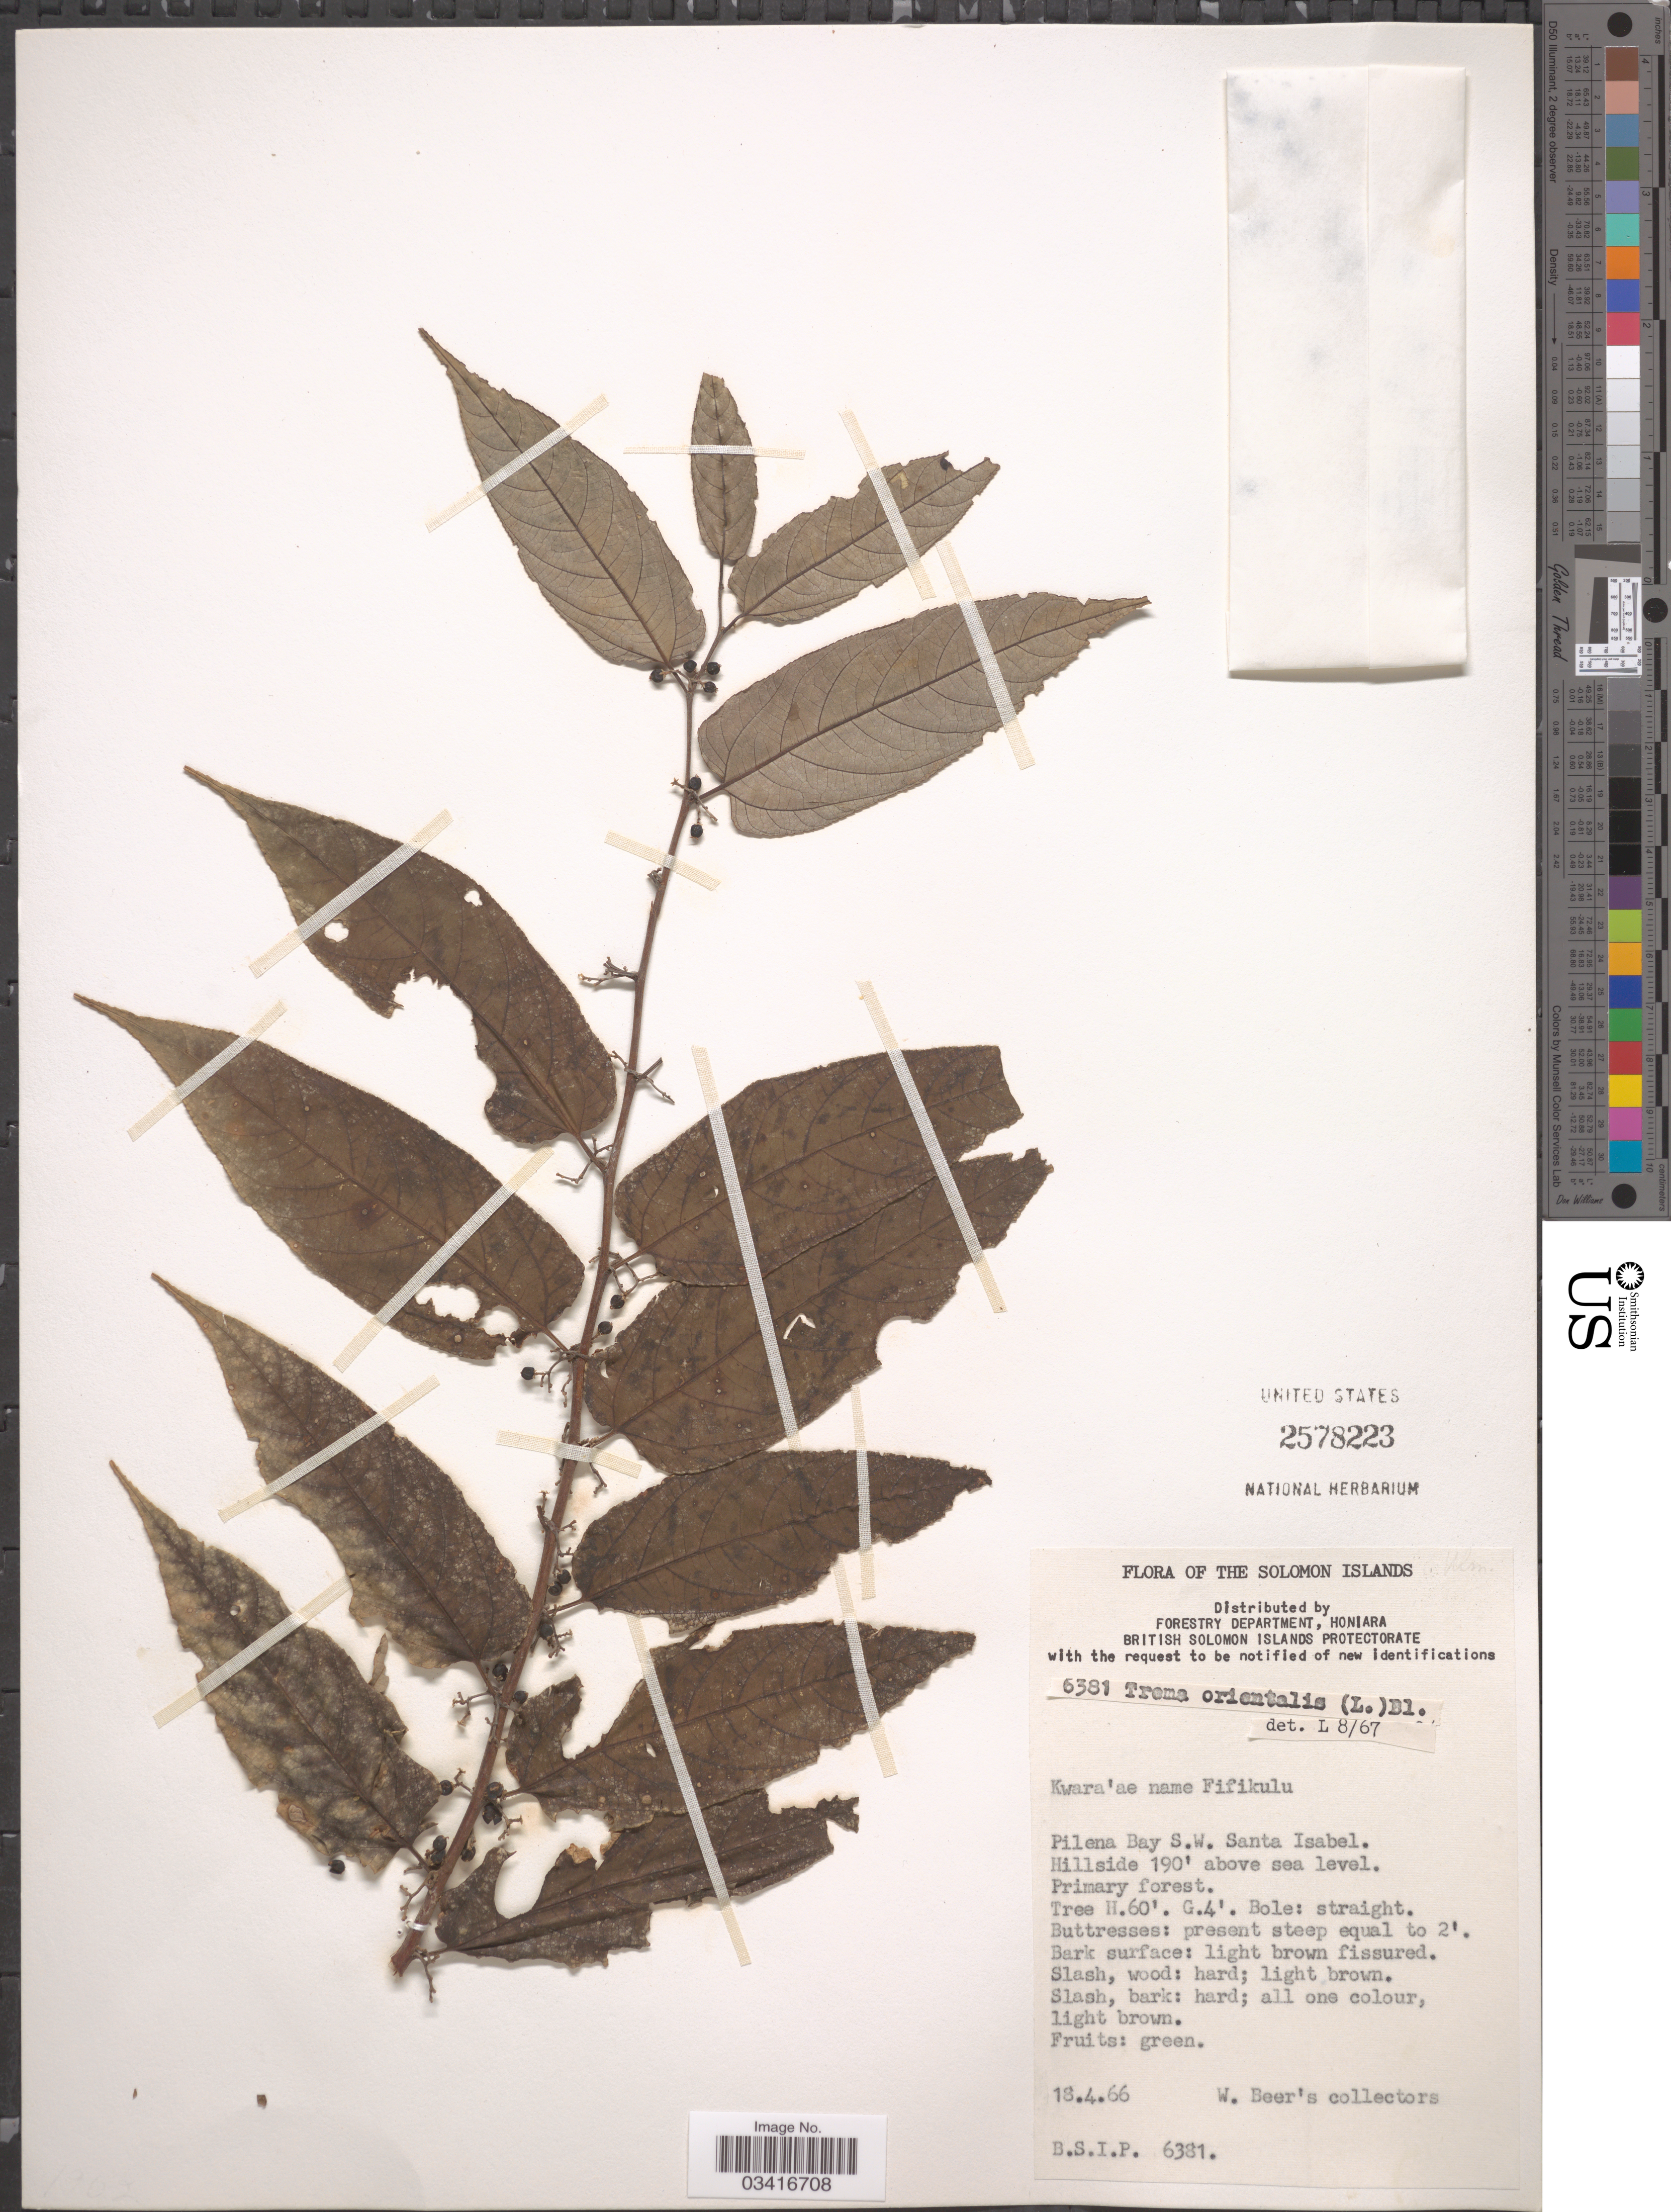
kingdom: Plantae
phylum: Tracheophyta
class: Magnoliopsida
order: Rosales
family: Cannabaceae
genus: Trema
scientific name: Trema orientale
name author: (L.) Blume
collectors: W. Beer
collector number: B.S.I.P. 6381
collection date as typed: Transcribed d/m/y: 18/4/66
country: Solomon Islands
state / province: Solomon Islands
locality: Pilena Bay S.W. Santa Isabel.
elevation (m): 58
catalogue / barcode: US 2578223